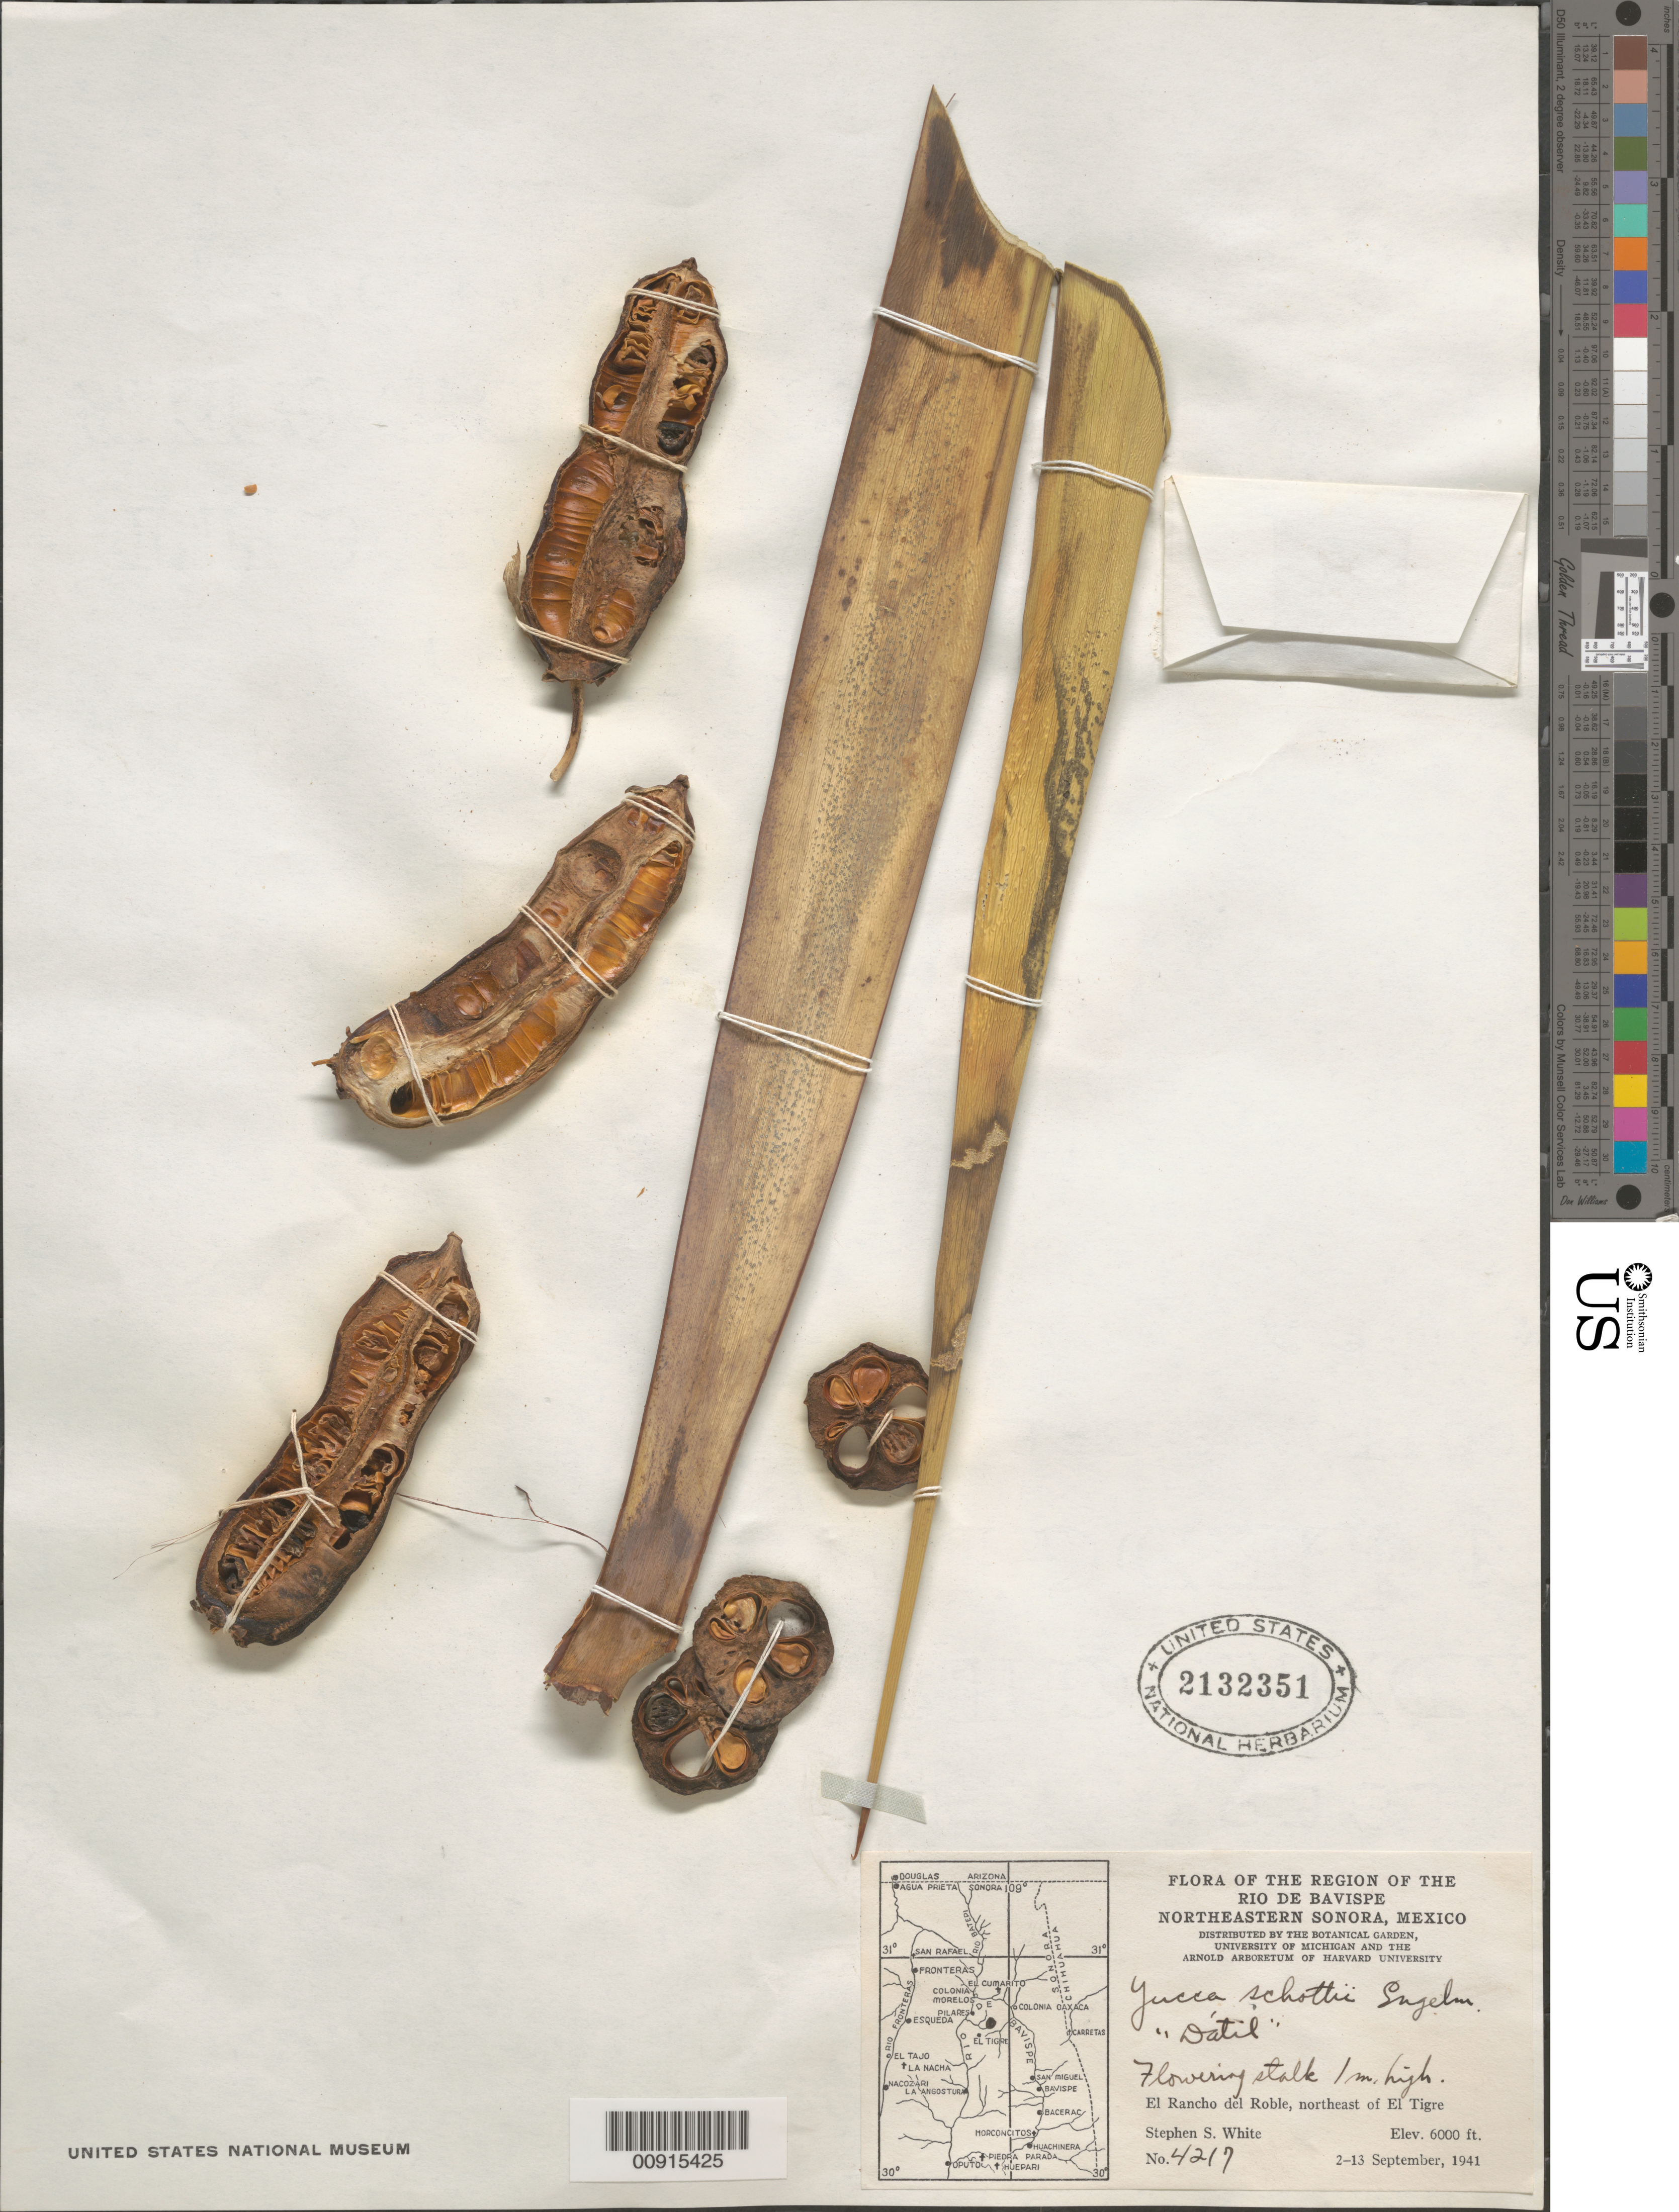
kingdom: Plantae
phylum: Tracheophyta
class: Liliopsida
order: Asparagales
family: Asparagaceae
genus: Yucca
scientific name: Yucca schottii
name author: Engelm.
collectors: S. S. White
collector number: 4217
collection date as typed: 02 Sep 1941 to 13 Sep 1941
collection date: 1941-09-02/1941-09-13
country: Mexico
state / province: Sonora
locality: El Rancho del Roble, northeast of El Tigre. Region of the Río de Bavispe Northeastern Sonora.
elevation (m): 1829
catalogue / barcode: US 2132351